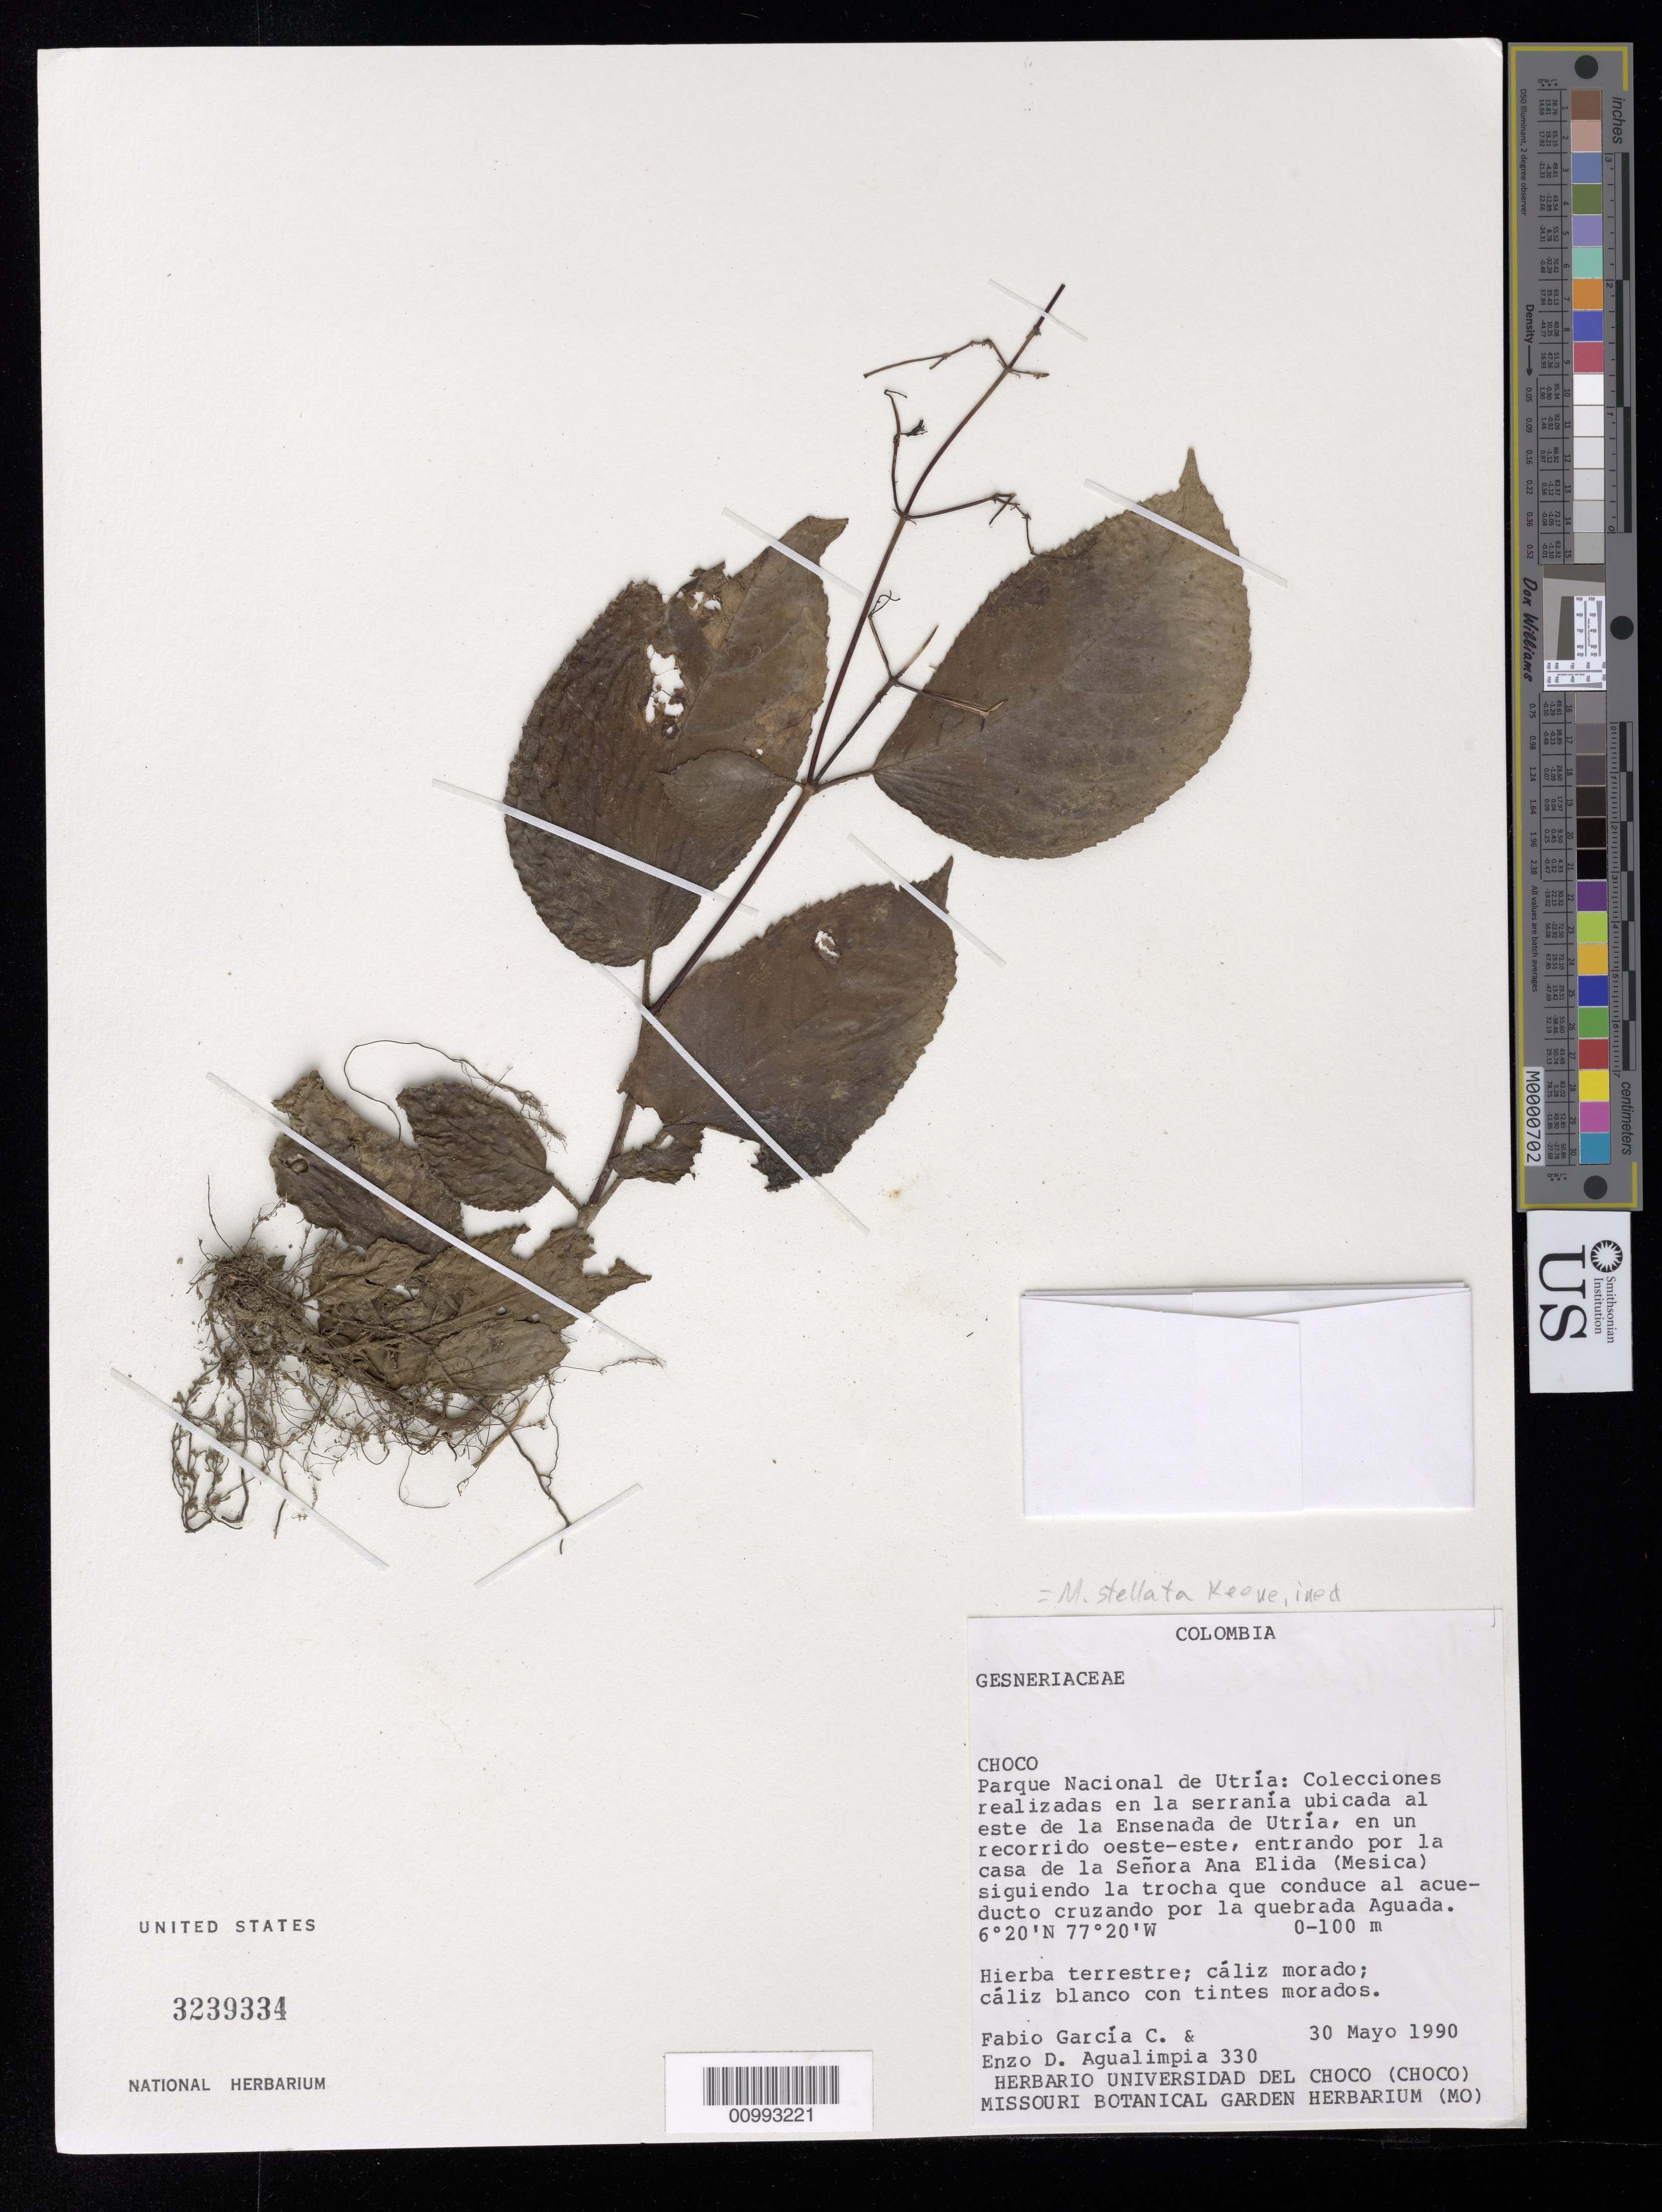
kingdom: Plantae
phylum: Tracheophyta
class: Magnoliopsida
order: Lamiales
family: Gesneriaceae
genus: Monopyle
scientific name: Monopyle sp.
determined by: Skog, Laurence E.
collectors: F. García C. & E. D. Agualimpia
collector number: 330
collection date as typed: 30 May 1990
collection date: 1990-05-30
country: Colombia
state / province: Chocó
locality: Parque Nacional de Utría: colecciones realizadas al este de la Ensenada de Utría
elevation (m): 0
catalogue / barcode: US 3239334